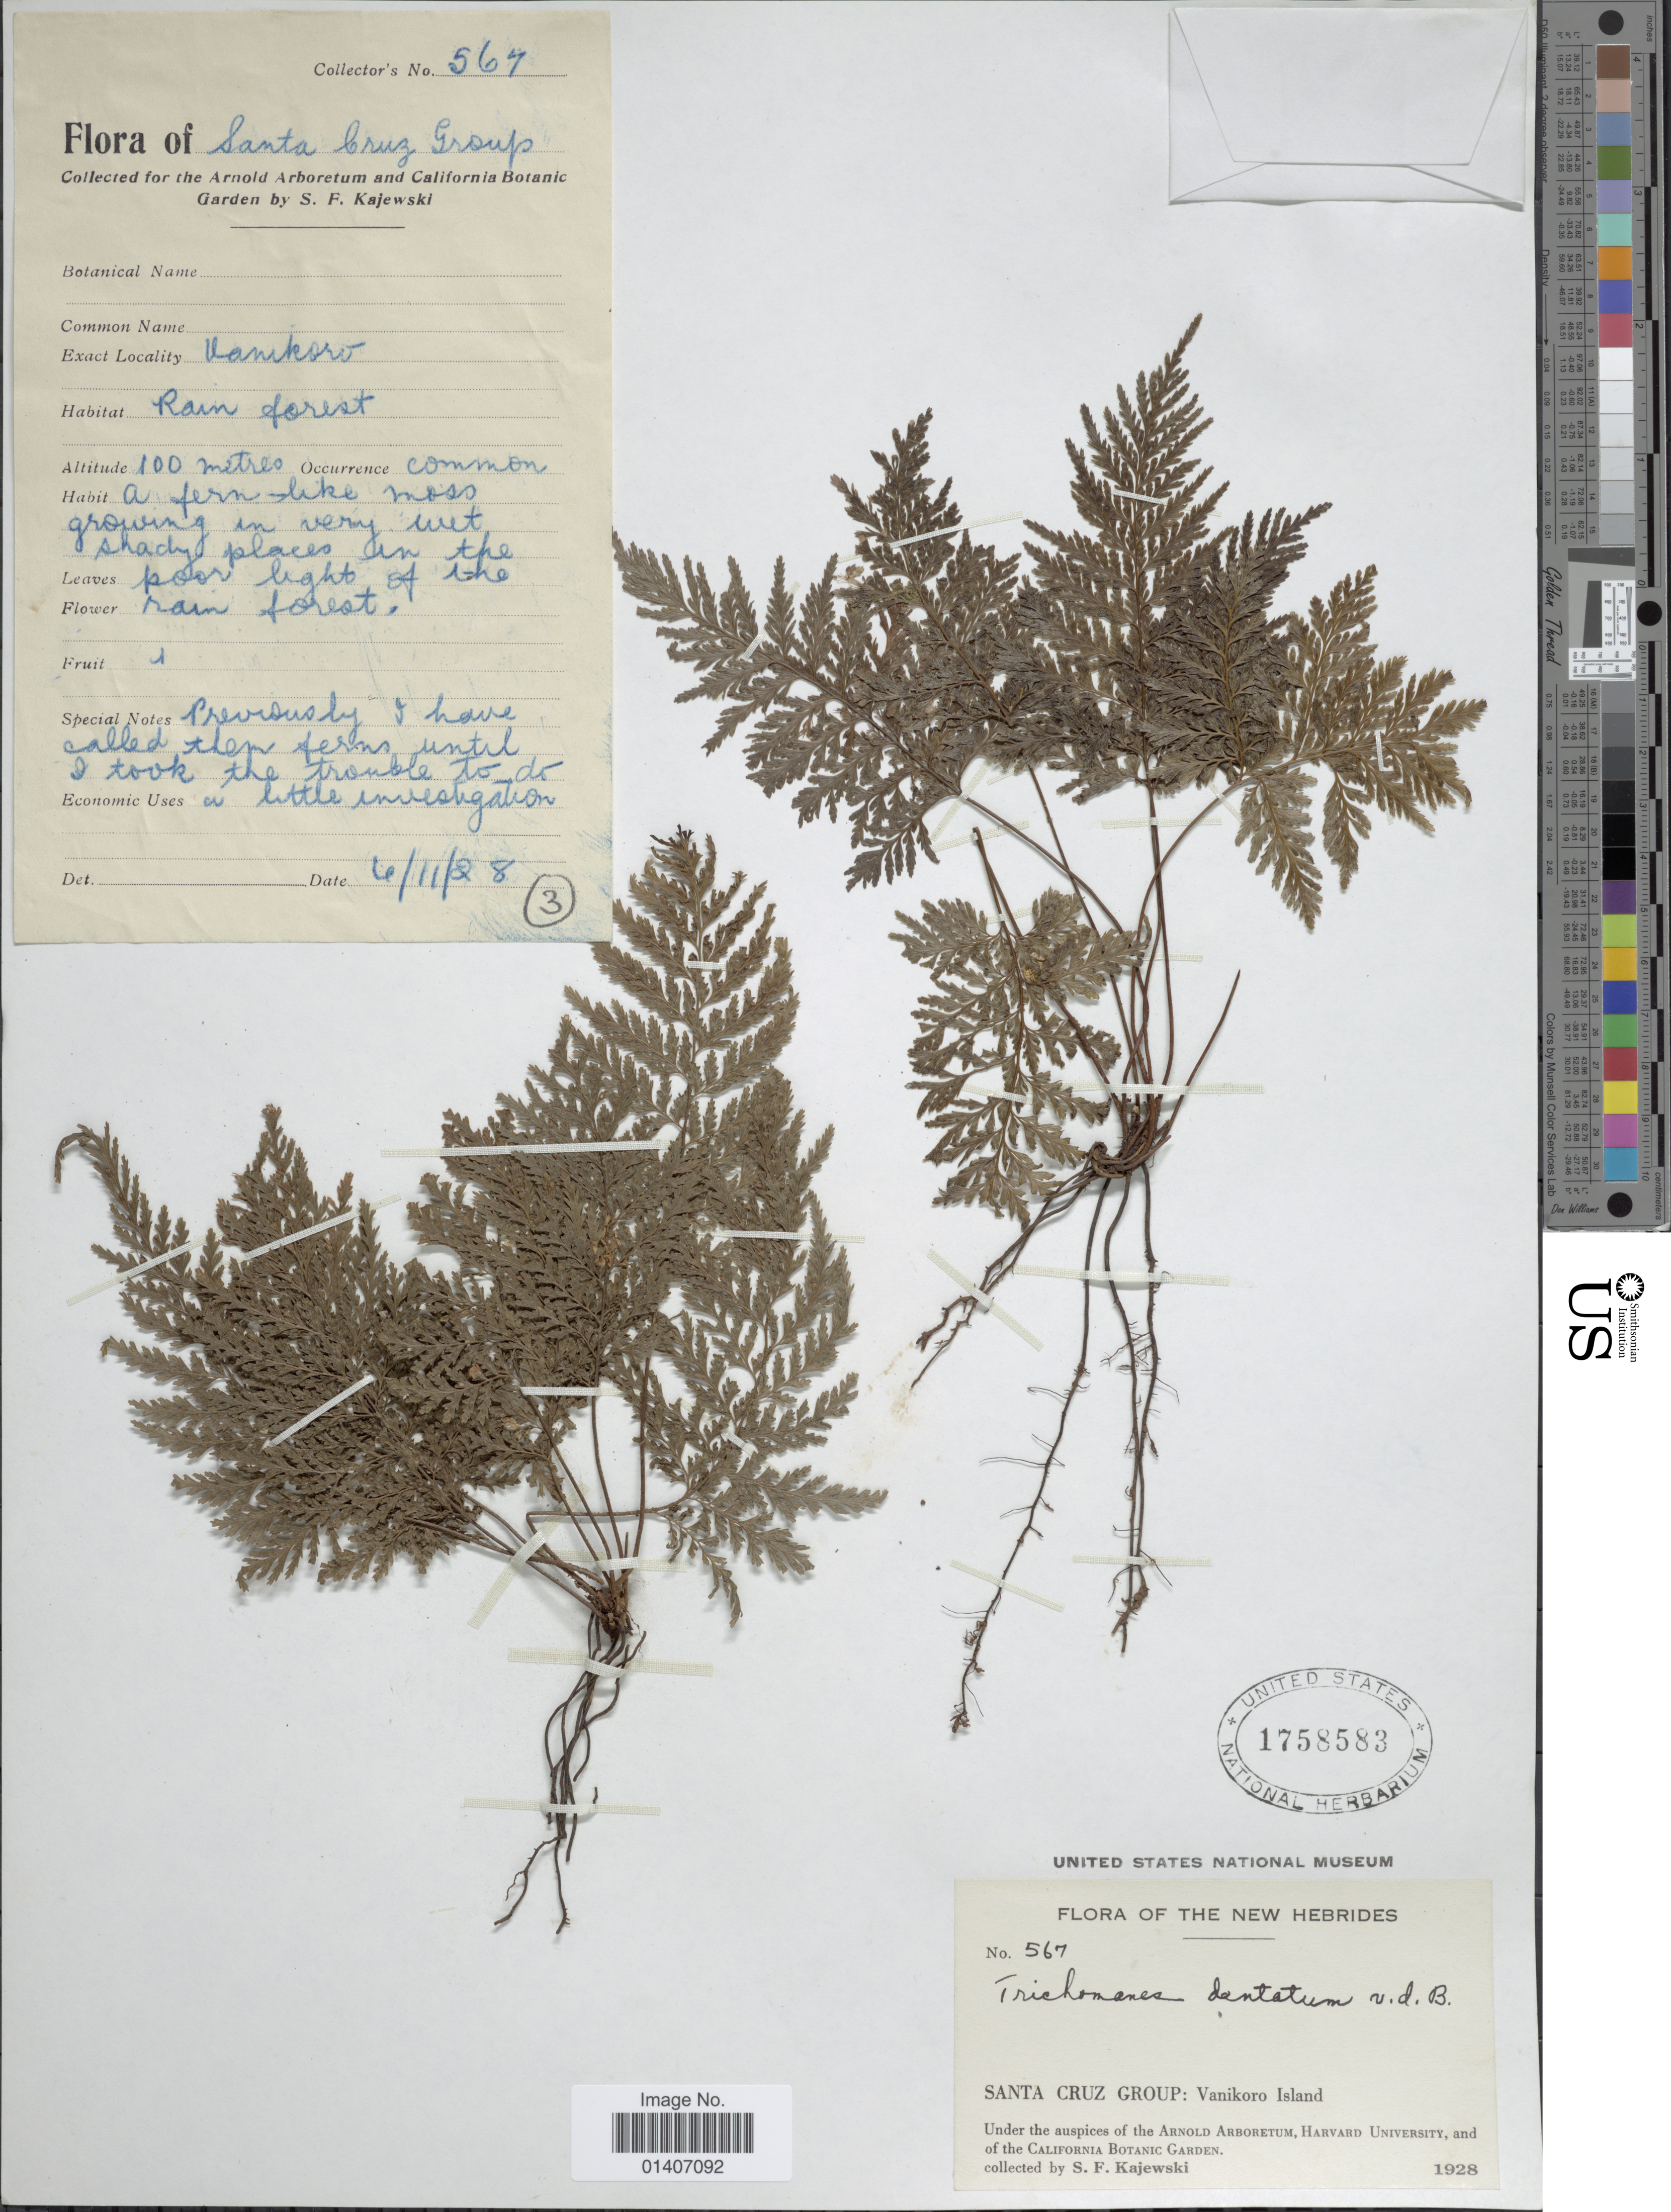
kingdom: Plantae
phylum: Tracheophyta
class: Polypodiopsida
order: Hymenophyllales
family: Hymenophyllaceae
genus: Abrodictyum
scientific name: Abrodictyum dentatum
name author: (Bosch) Ebihara & K. Iwats.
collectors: S. Kajewski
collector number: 567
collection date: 1928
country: Vanuatu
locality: New Hebrides, Santa Cruz group: Vanikoro island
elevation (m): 100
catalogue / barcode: US 1758583